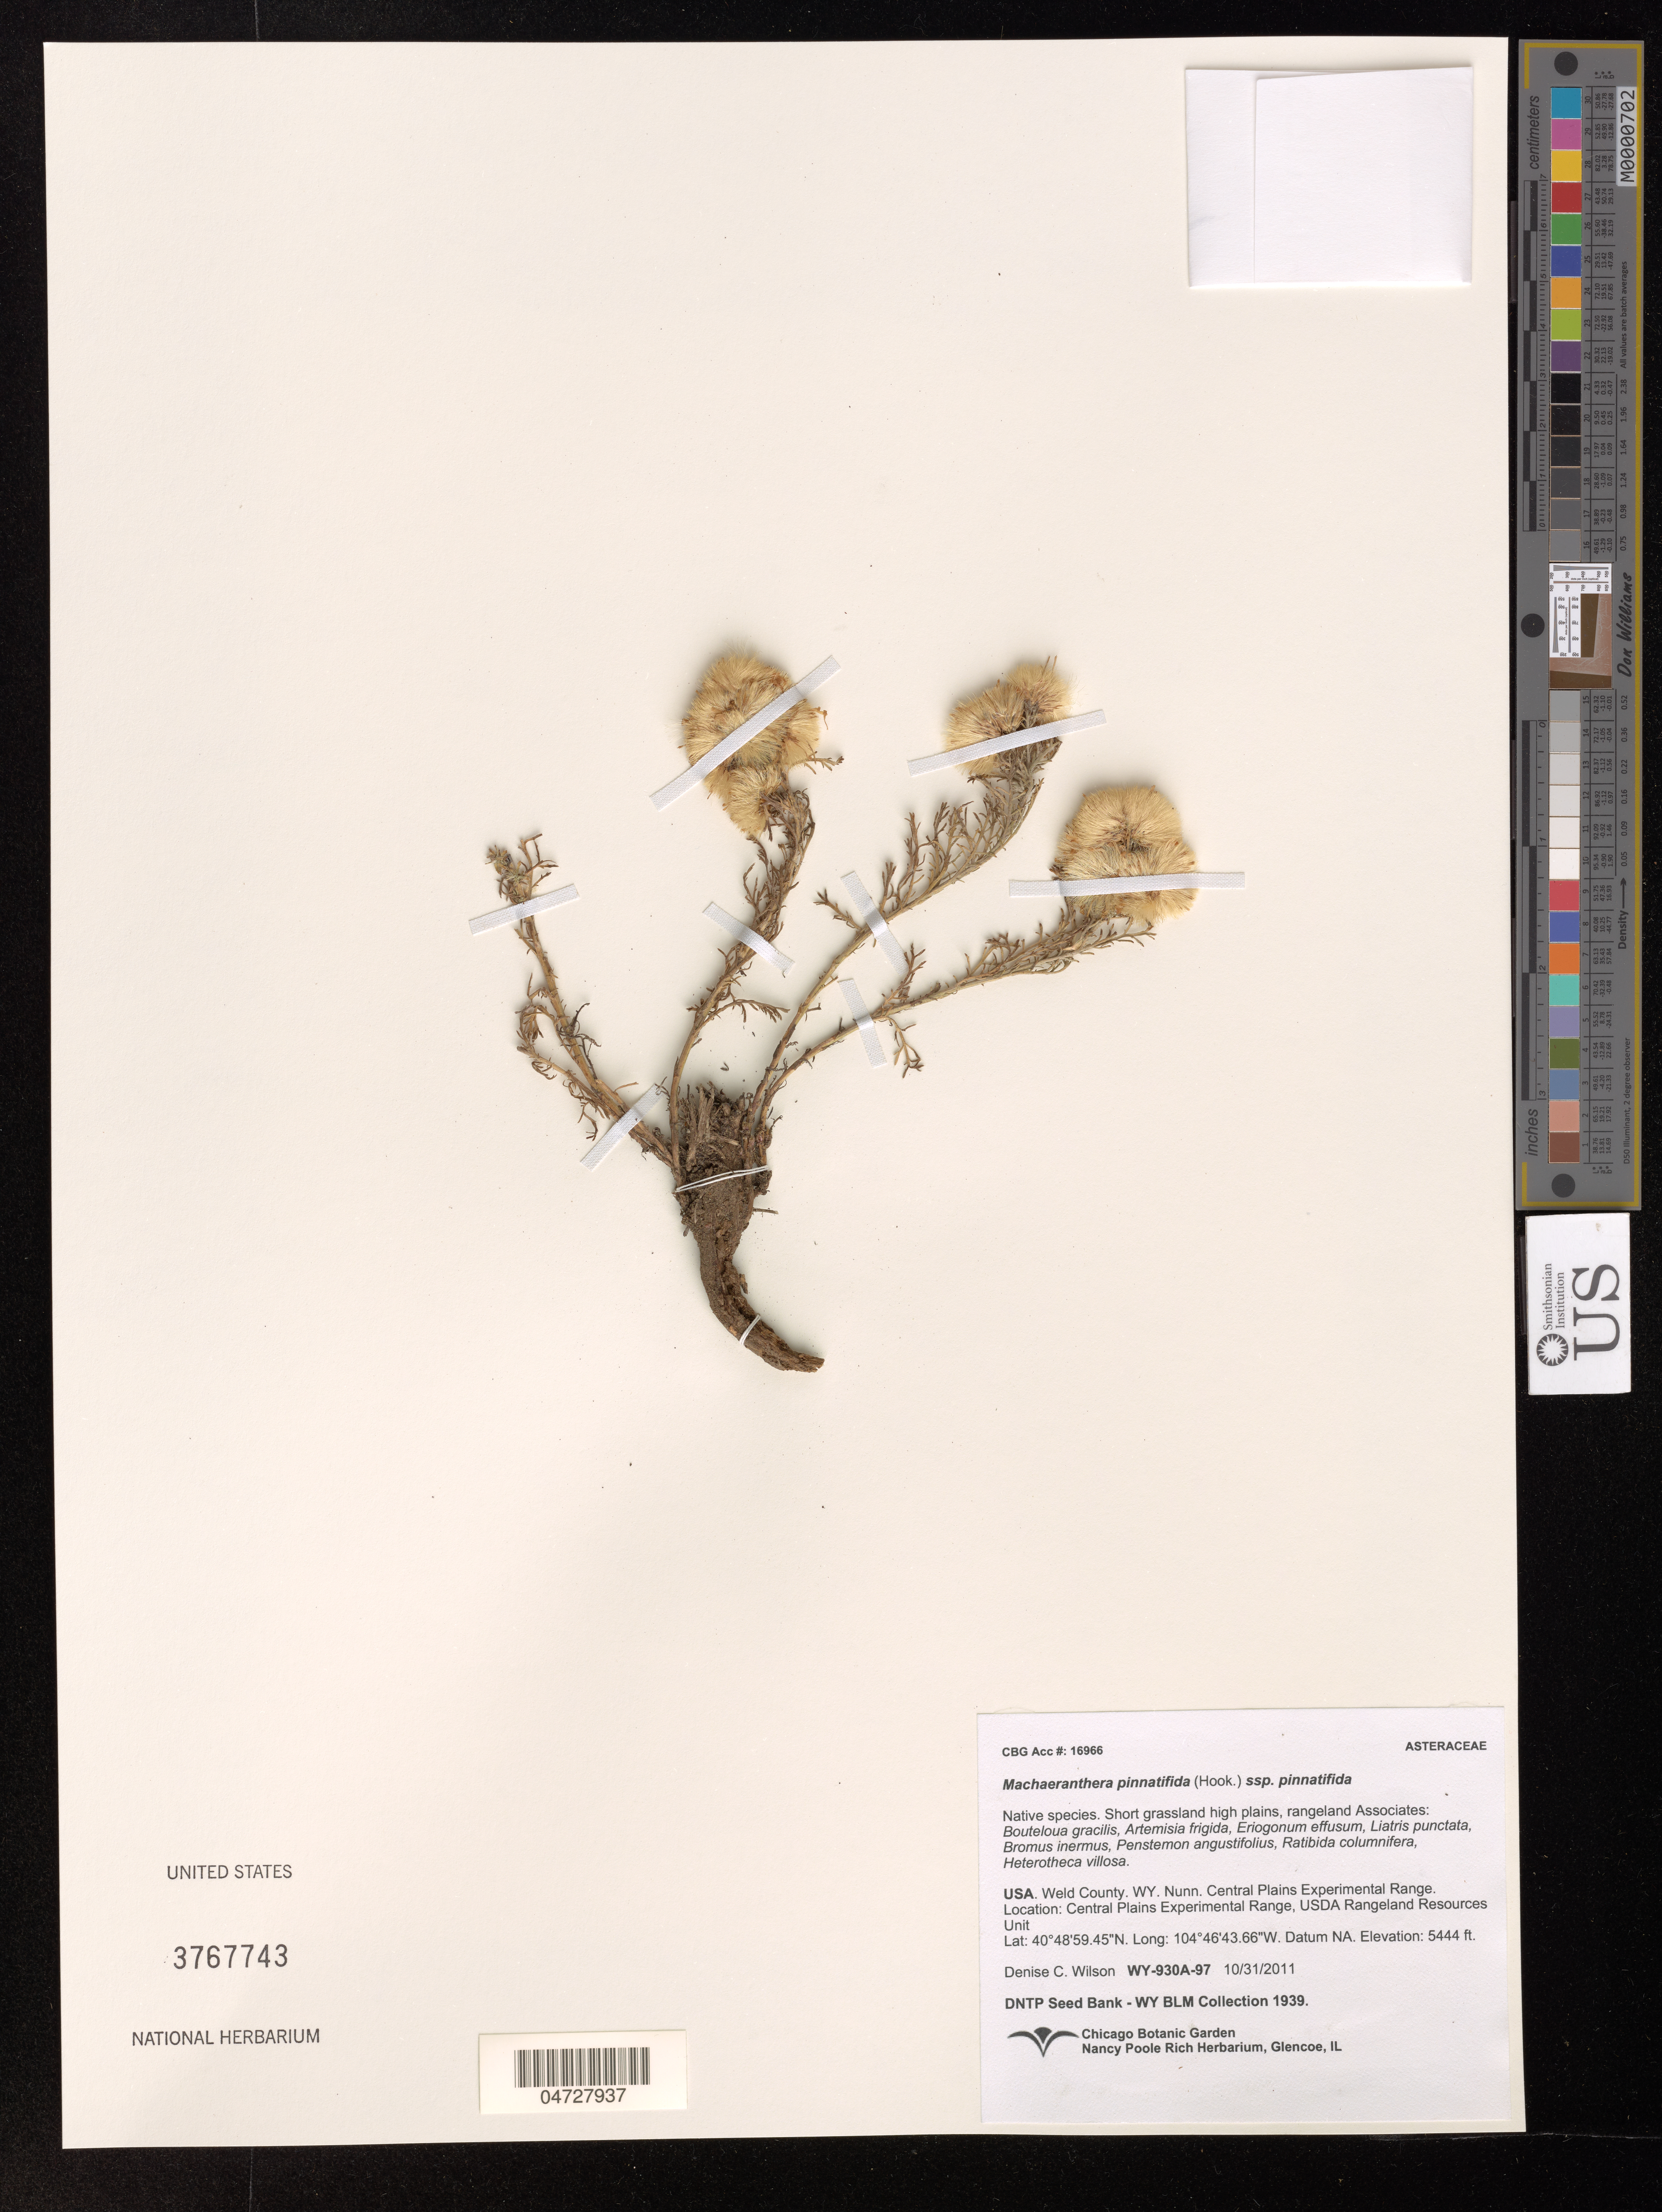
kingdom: Plantae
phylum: Tracheophyta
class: Magnoliopsida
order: Asterales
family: Asteraceae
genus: Machaeranthera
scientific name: Machaeranthera pinnatifida subsp. pinnatifida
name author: (Hook.) Shinners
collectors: D. Wilson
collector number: WY-930A-97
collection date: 2011-10-31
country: United States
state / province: Wyoming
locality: Weld County. Nunn. Central Plains Experimental Range. Central Plains Experimental Range, USDA Rangeland Resources Unit.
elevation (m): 1659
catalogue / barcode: US 3767743